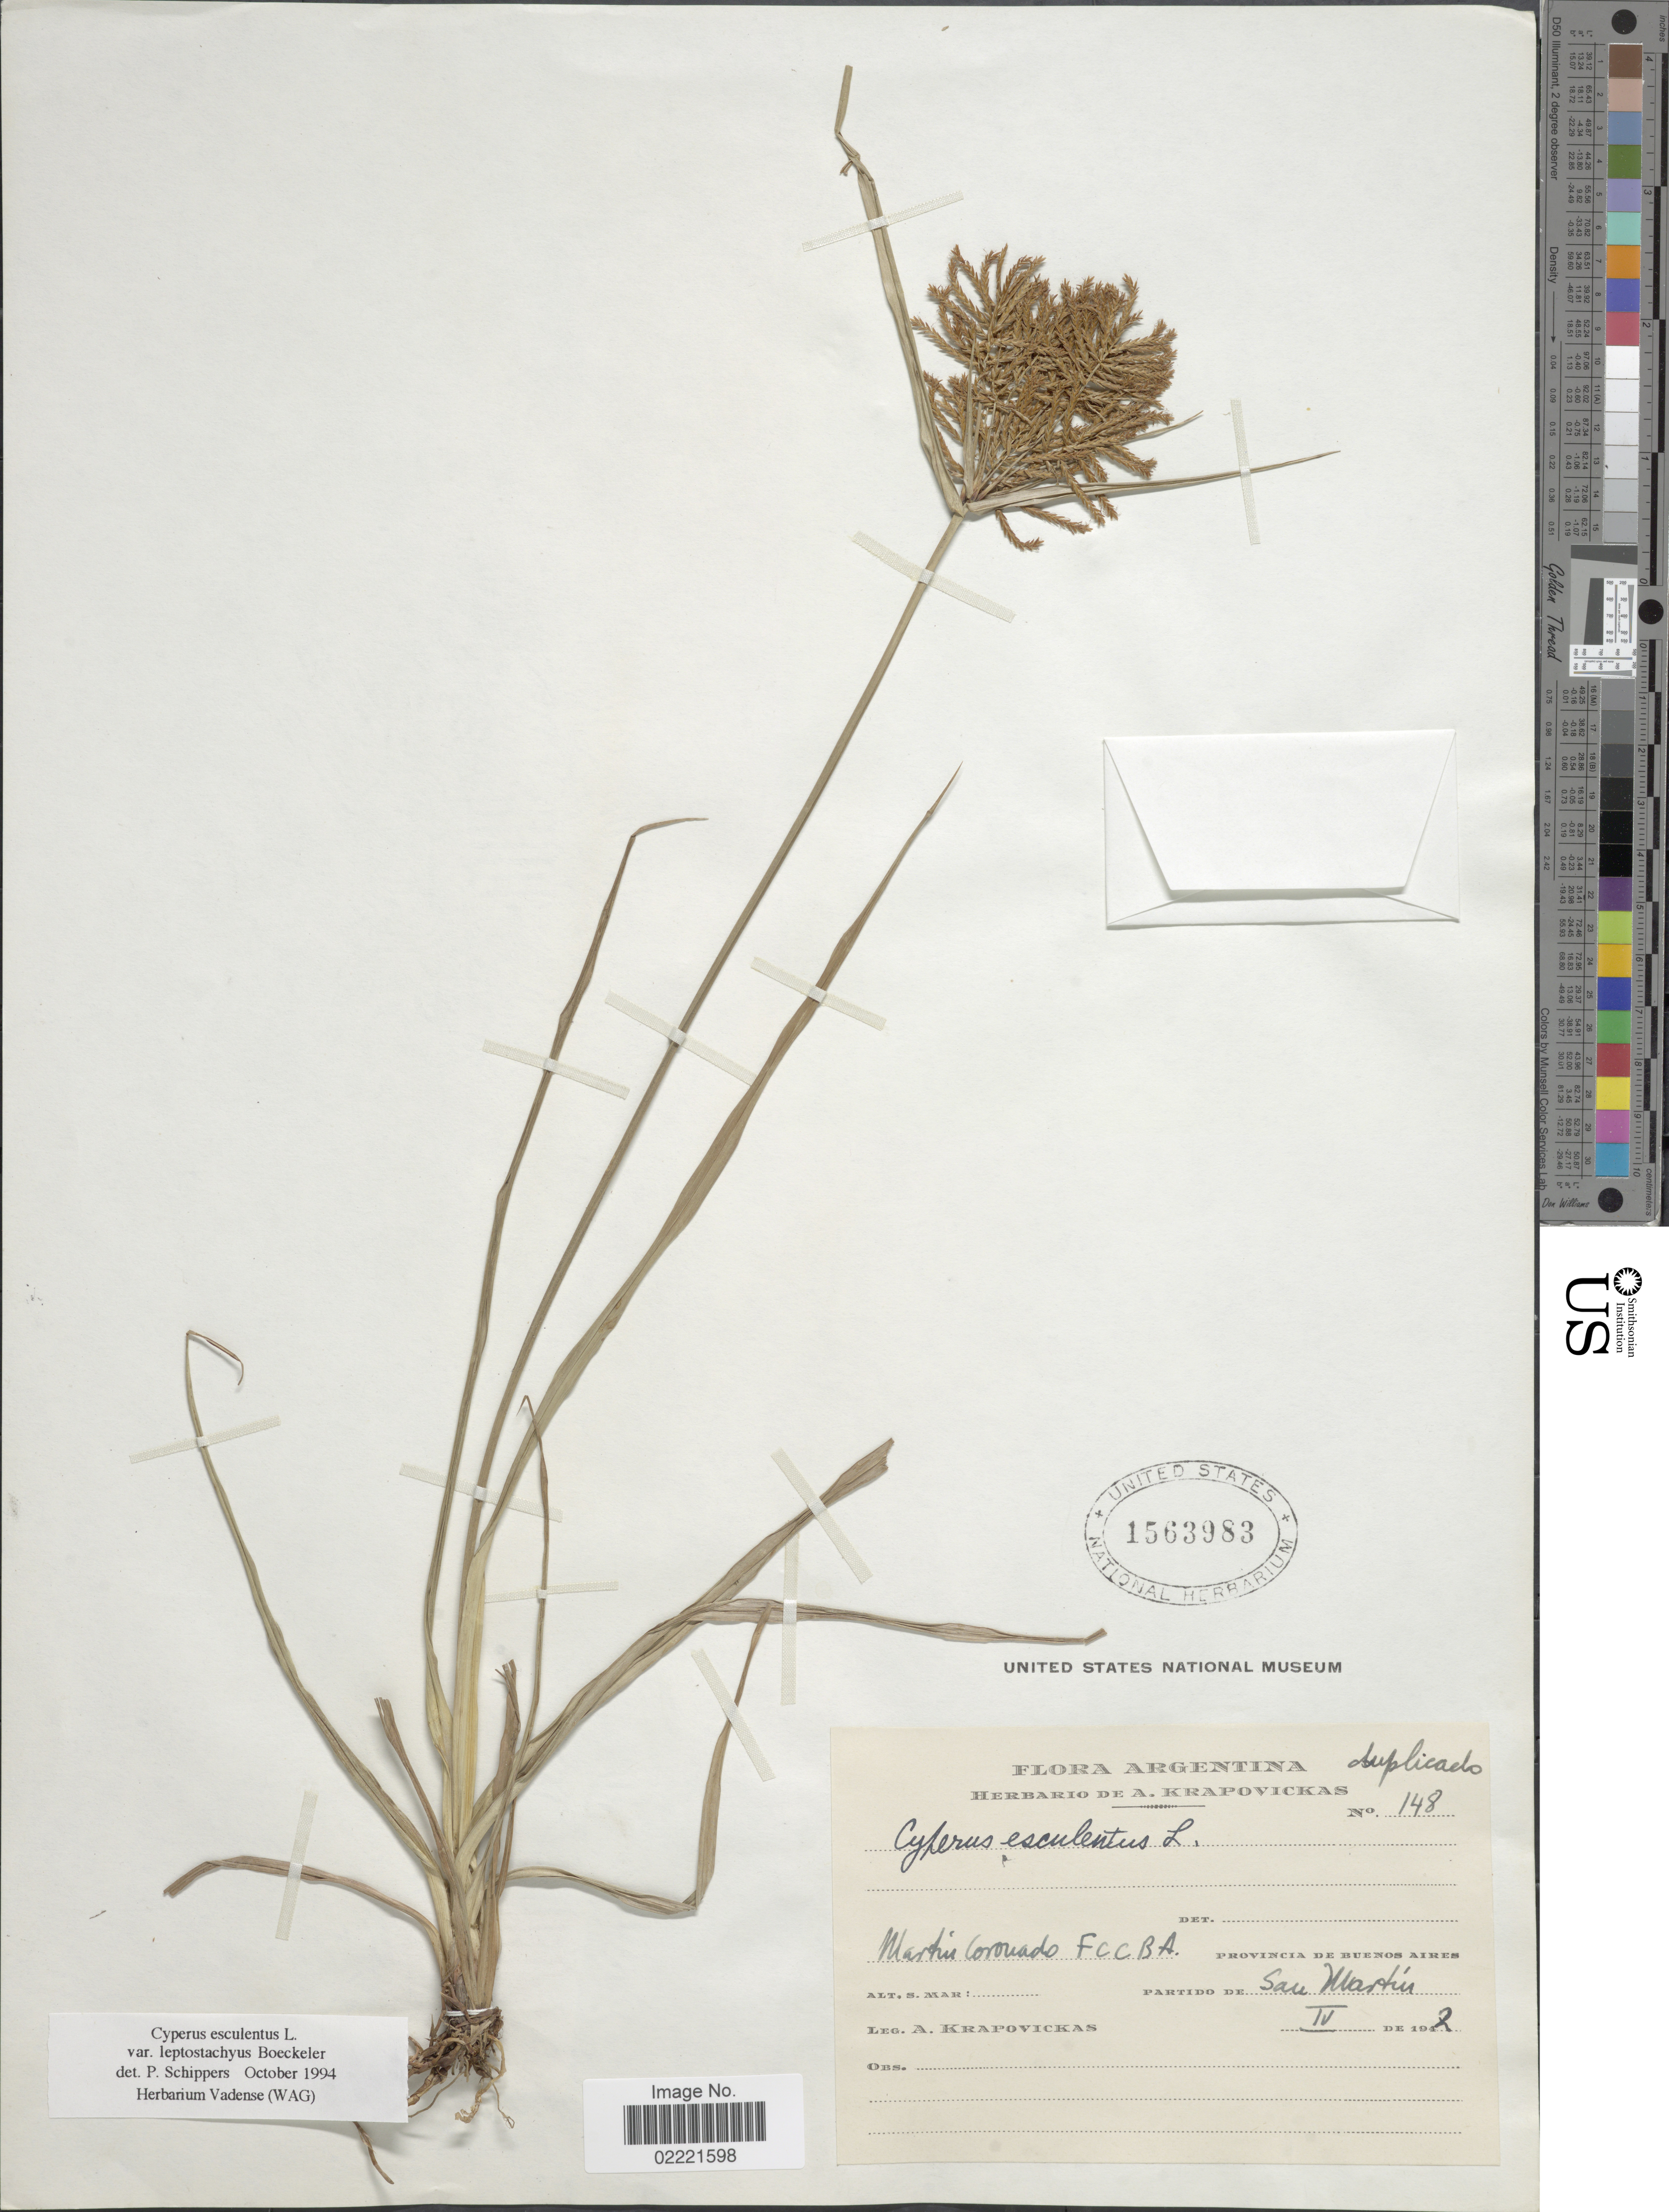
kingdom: Plantae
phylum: Tracheophyta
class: Liliopsida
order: Poales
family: Cyperaceae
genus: Cyperus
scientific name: Cyperus esculentus var. leptostachyus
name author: Boeckeler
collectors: A. Krapovickas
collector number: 148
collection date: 1942-04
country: Argentina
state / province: Buenos Aires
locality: Provincia de Buenos Aires, Partido de San Martin, Martin Coronado FCCBA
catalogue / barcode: US 1563983